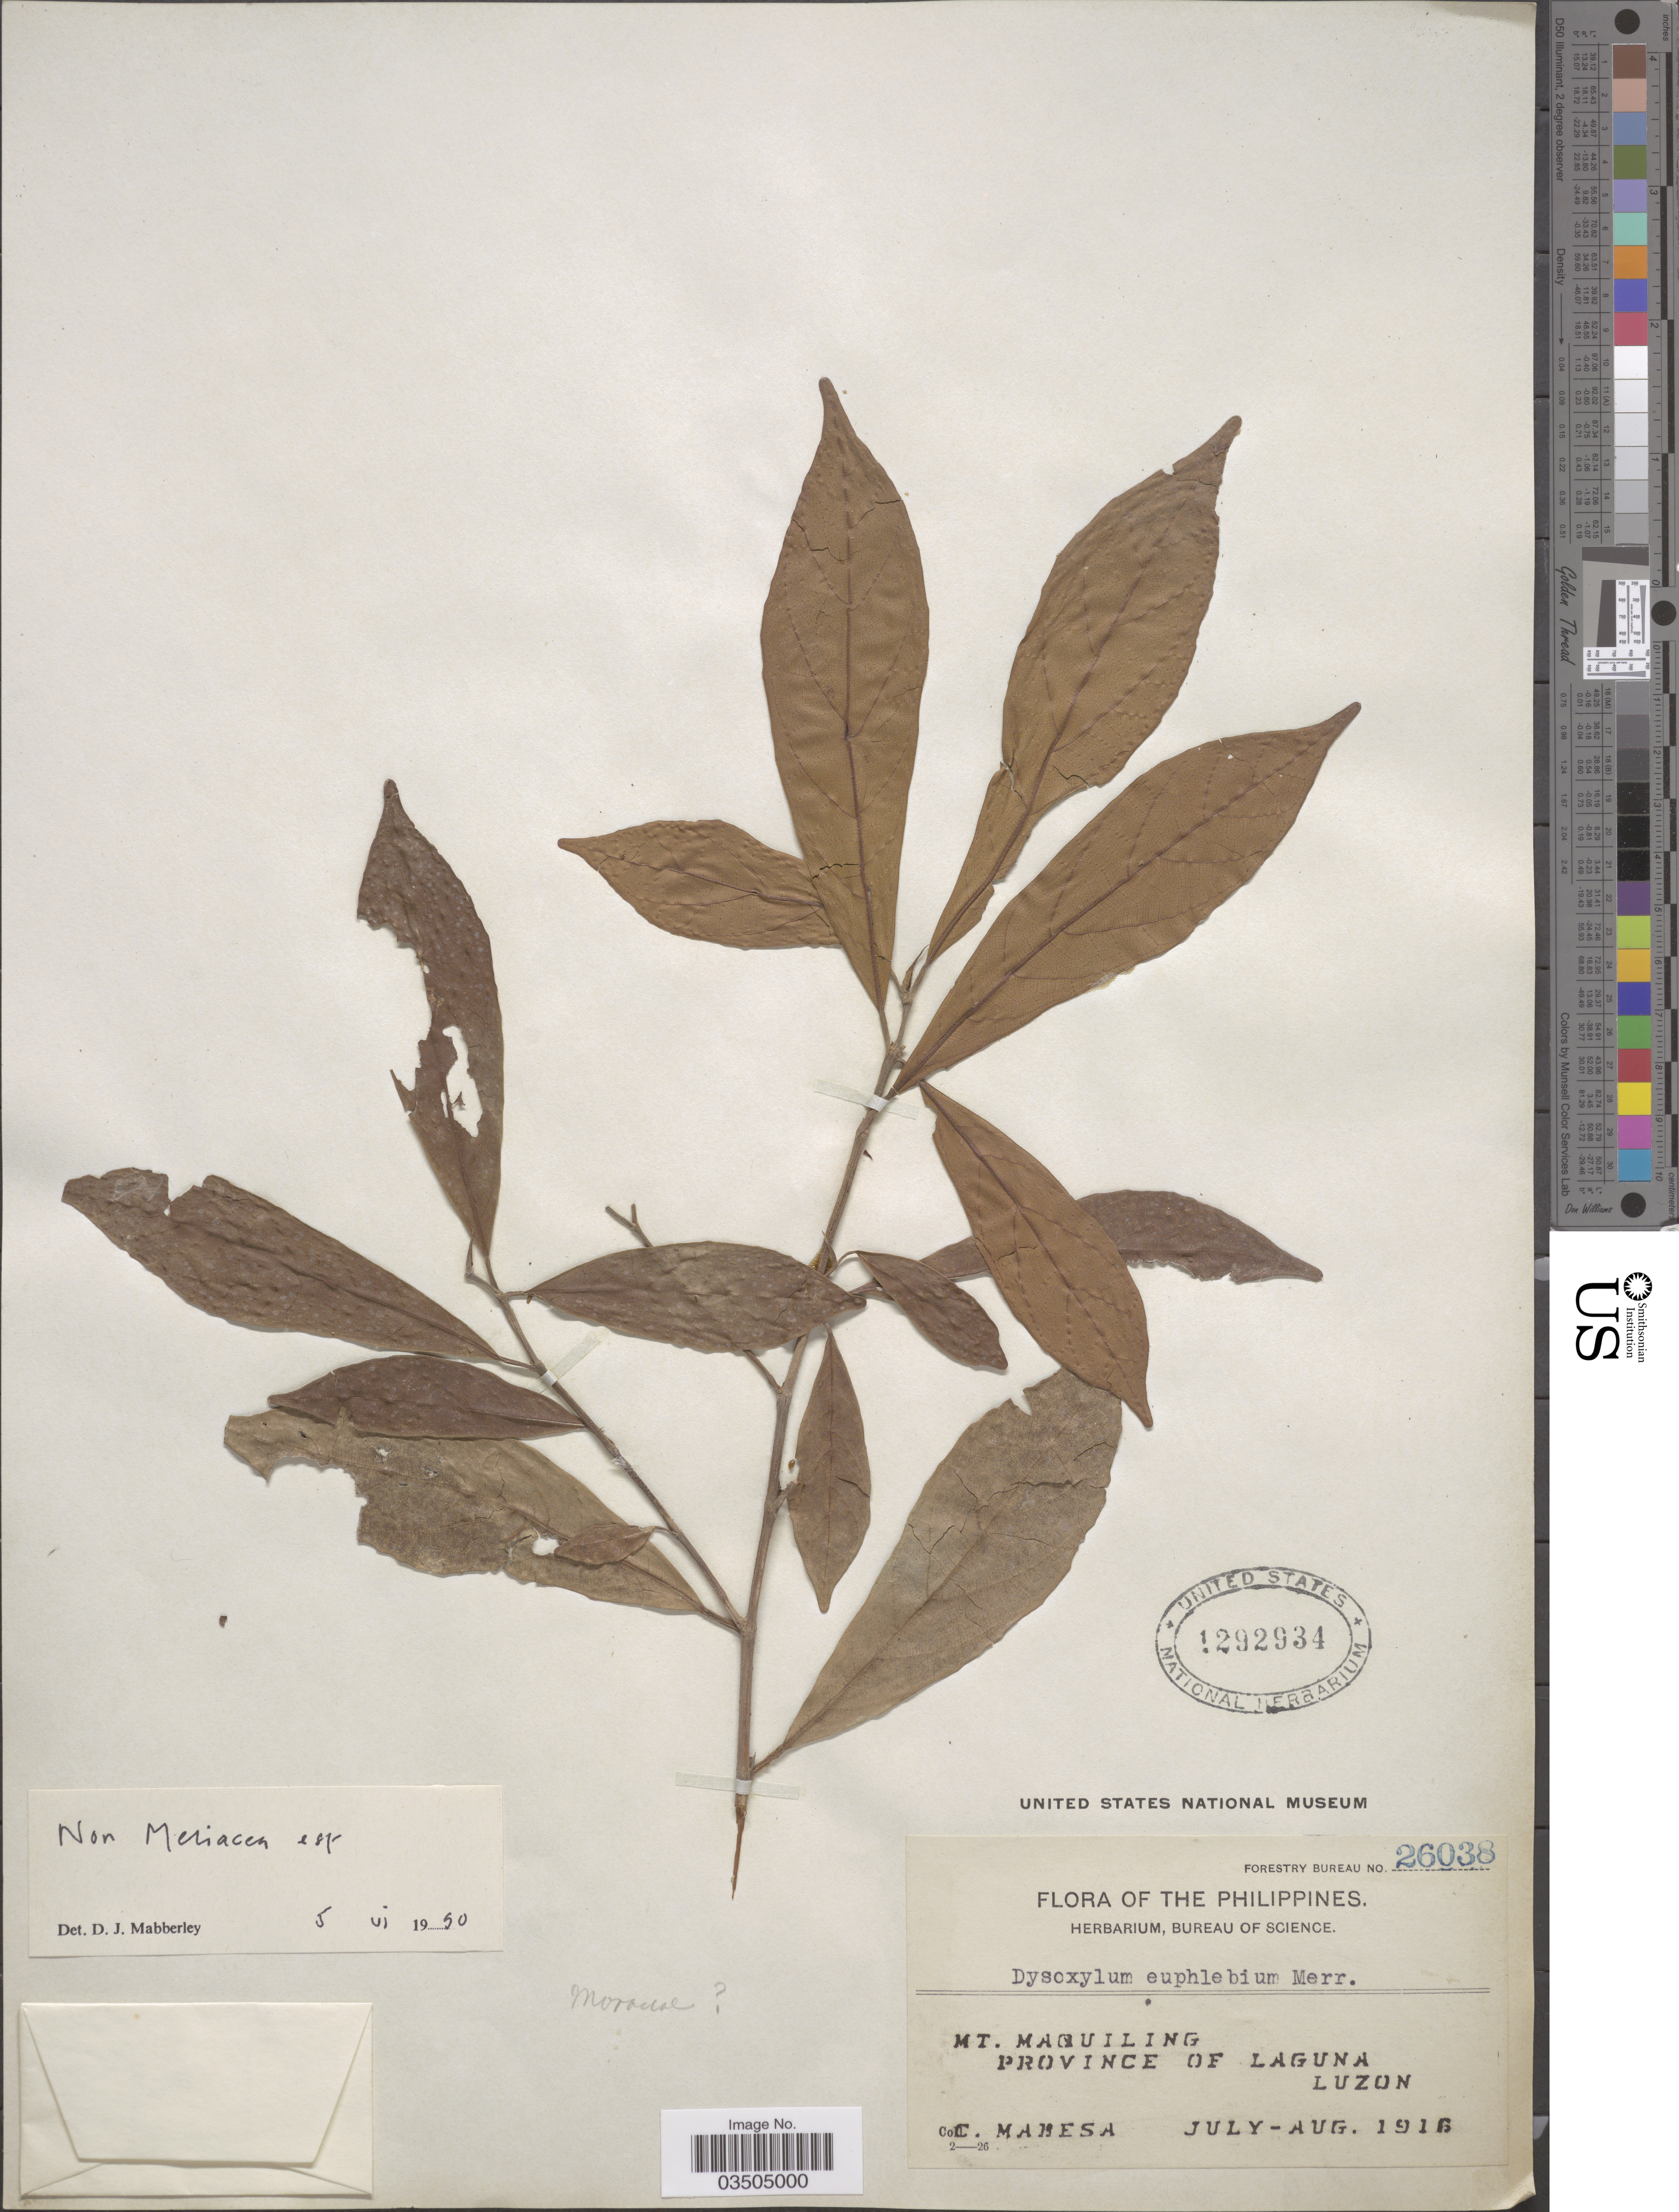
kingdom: Plantae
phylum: Tracheophyta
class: Magnoliopsida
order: Proteales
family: Proteaceae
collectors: C. Mabesa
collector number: Forestry Bureau 26038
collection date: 1916-07/1916-08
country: Philippines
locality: Mt. Maquiling, Province of Laguna, Luzon.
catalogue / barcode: US 1292934